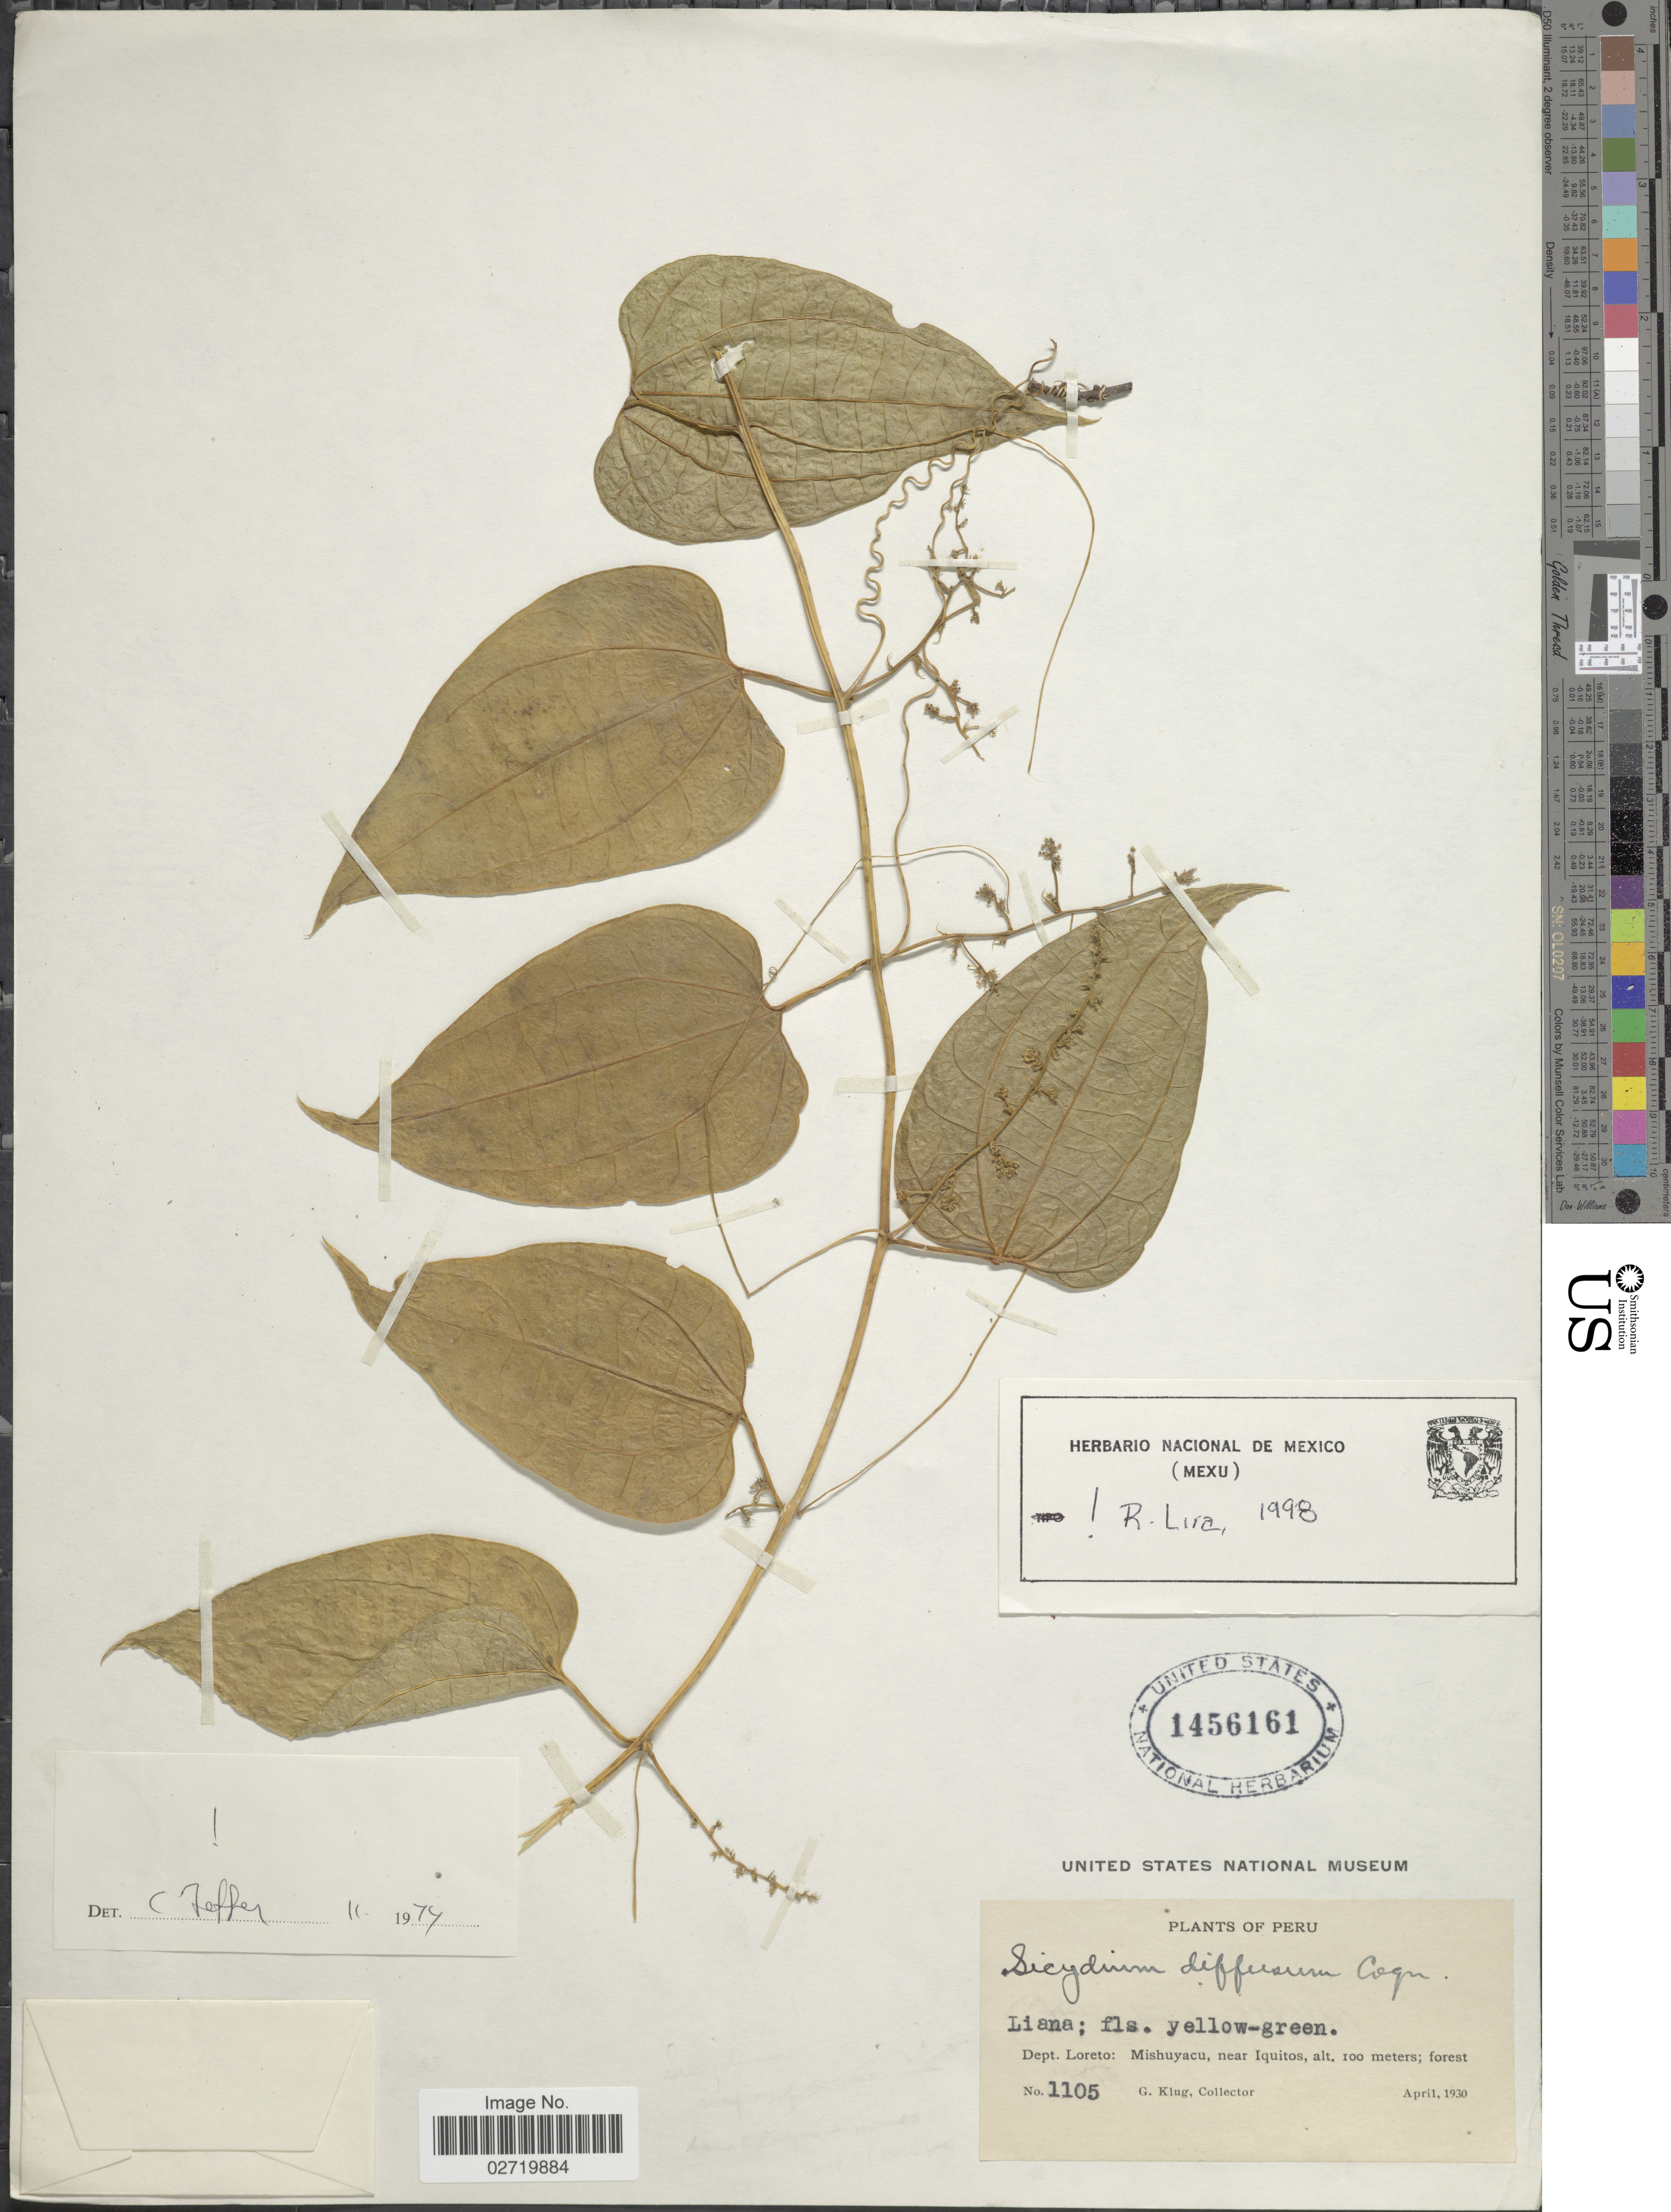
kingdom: Plantae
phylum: Tracheophyta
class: Magnoliopsida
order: Cucurbitales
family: Cucurbitaceae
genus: Sicydium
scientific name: Sicydium diffusum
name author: Cogn.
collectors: G. Klug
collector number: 1105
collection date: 1930-04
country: Peru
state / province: Loreto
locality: Dept. Loreto: Mishuyacu, near Iquitos.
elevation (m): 100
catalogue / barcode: US 1456161